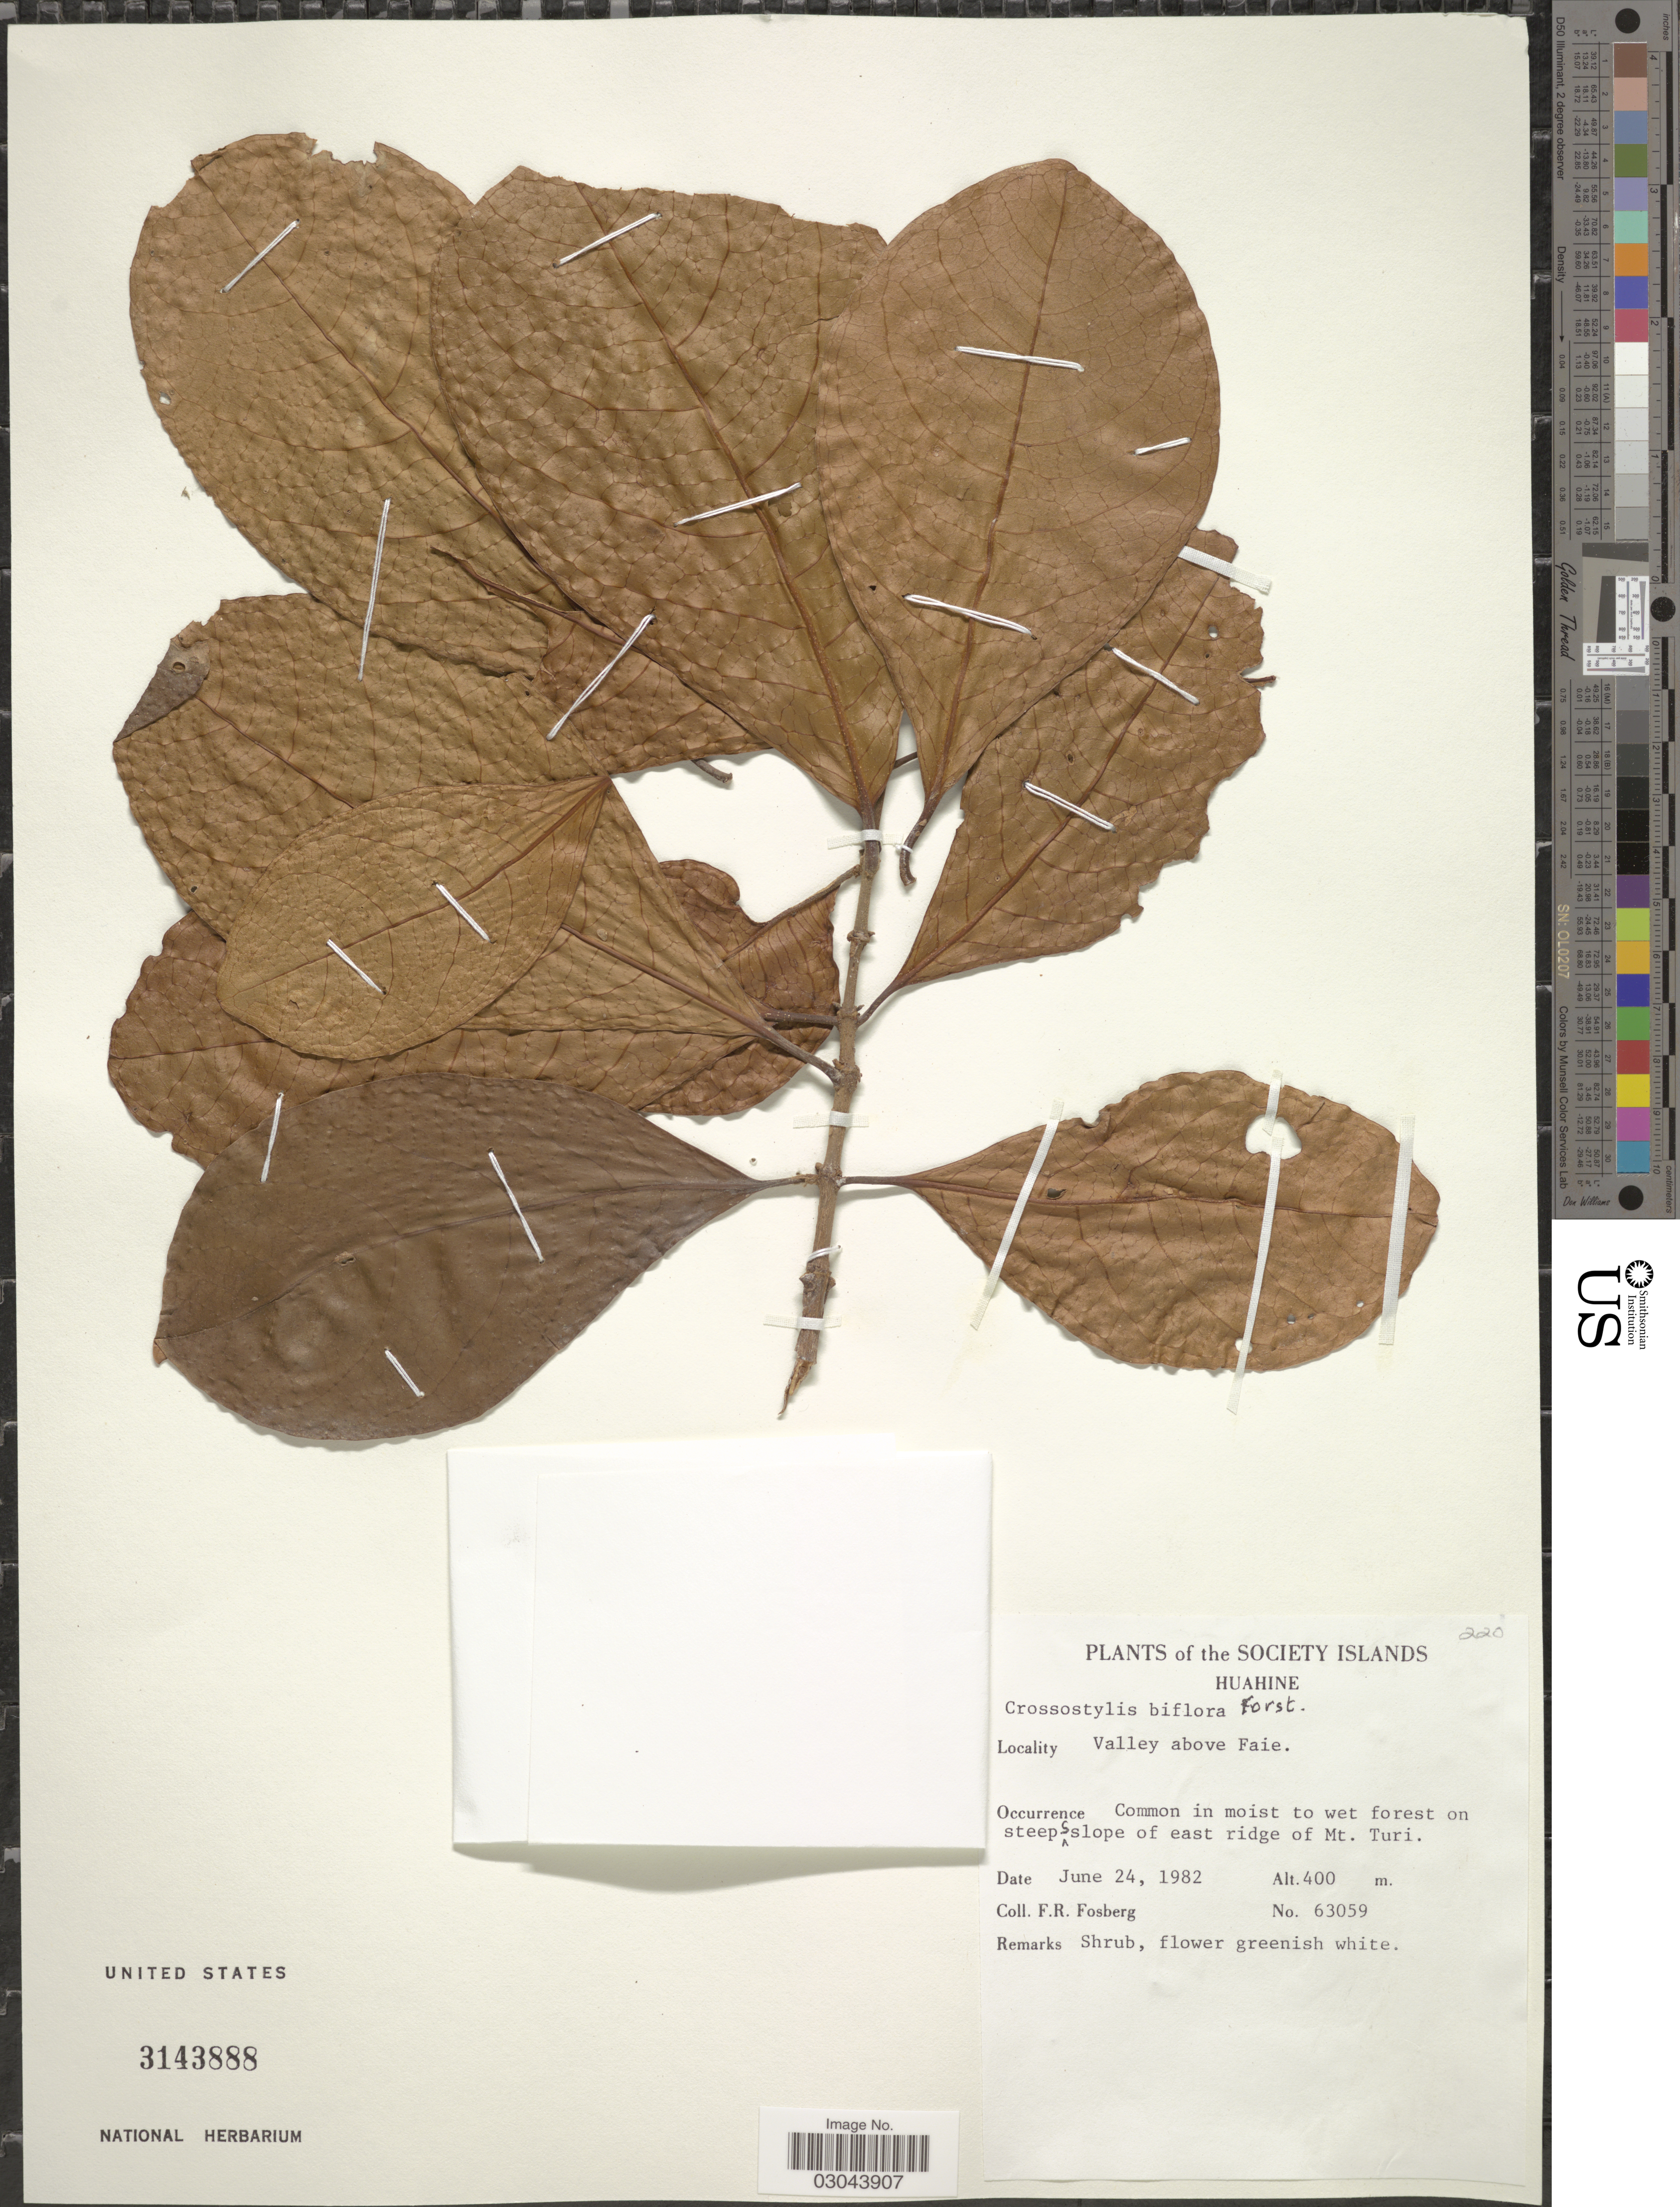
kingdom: Plantae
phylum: Tracheophyta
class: Magnoliopsida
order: Malpighiales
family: Rhizophoraceae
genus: Crossostylis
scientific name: Crossostylis biflora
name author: J.R. Forst. & G. Forst.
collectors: F. R. Fosberg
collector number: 63059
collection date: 1982-06-24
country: French Polynesia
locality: Society Islands. Huehine. Valley above Faie.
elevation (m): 400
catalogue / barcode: US 3143888